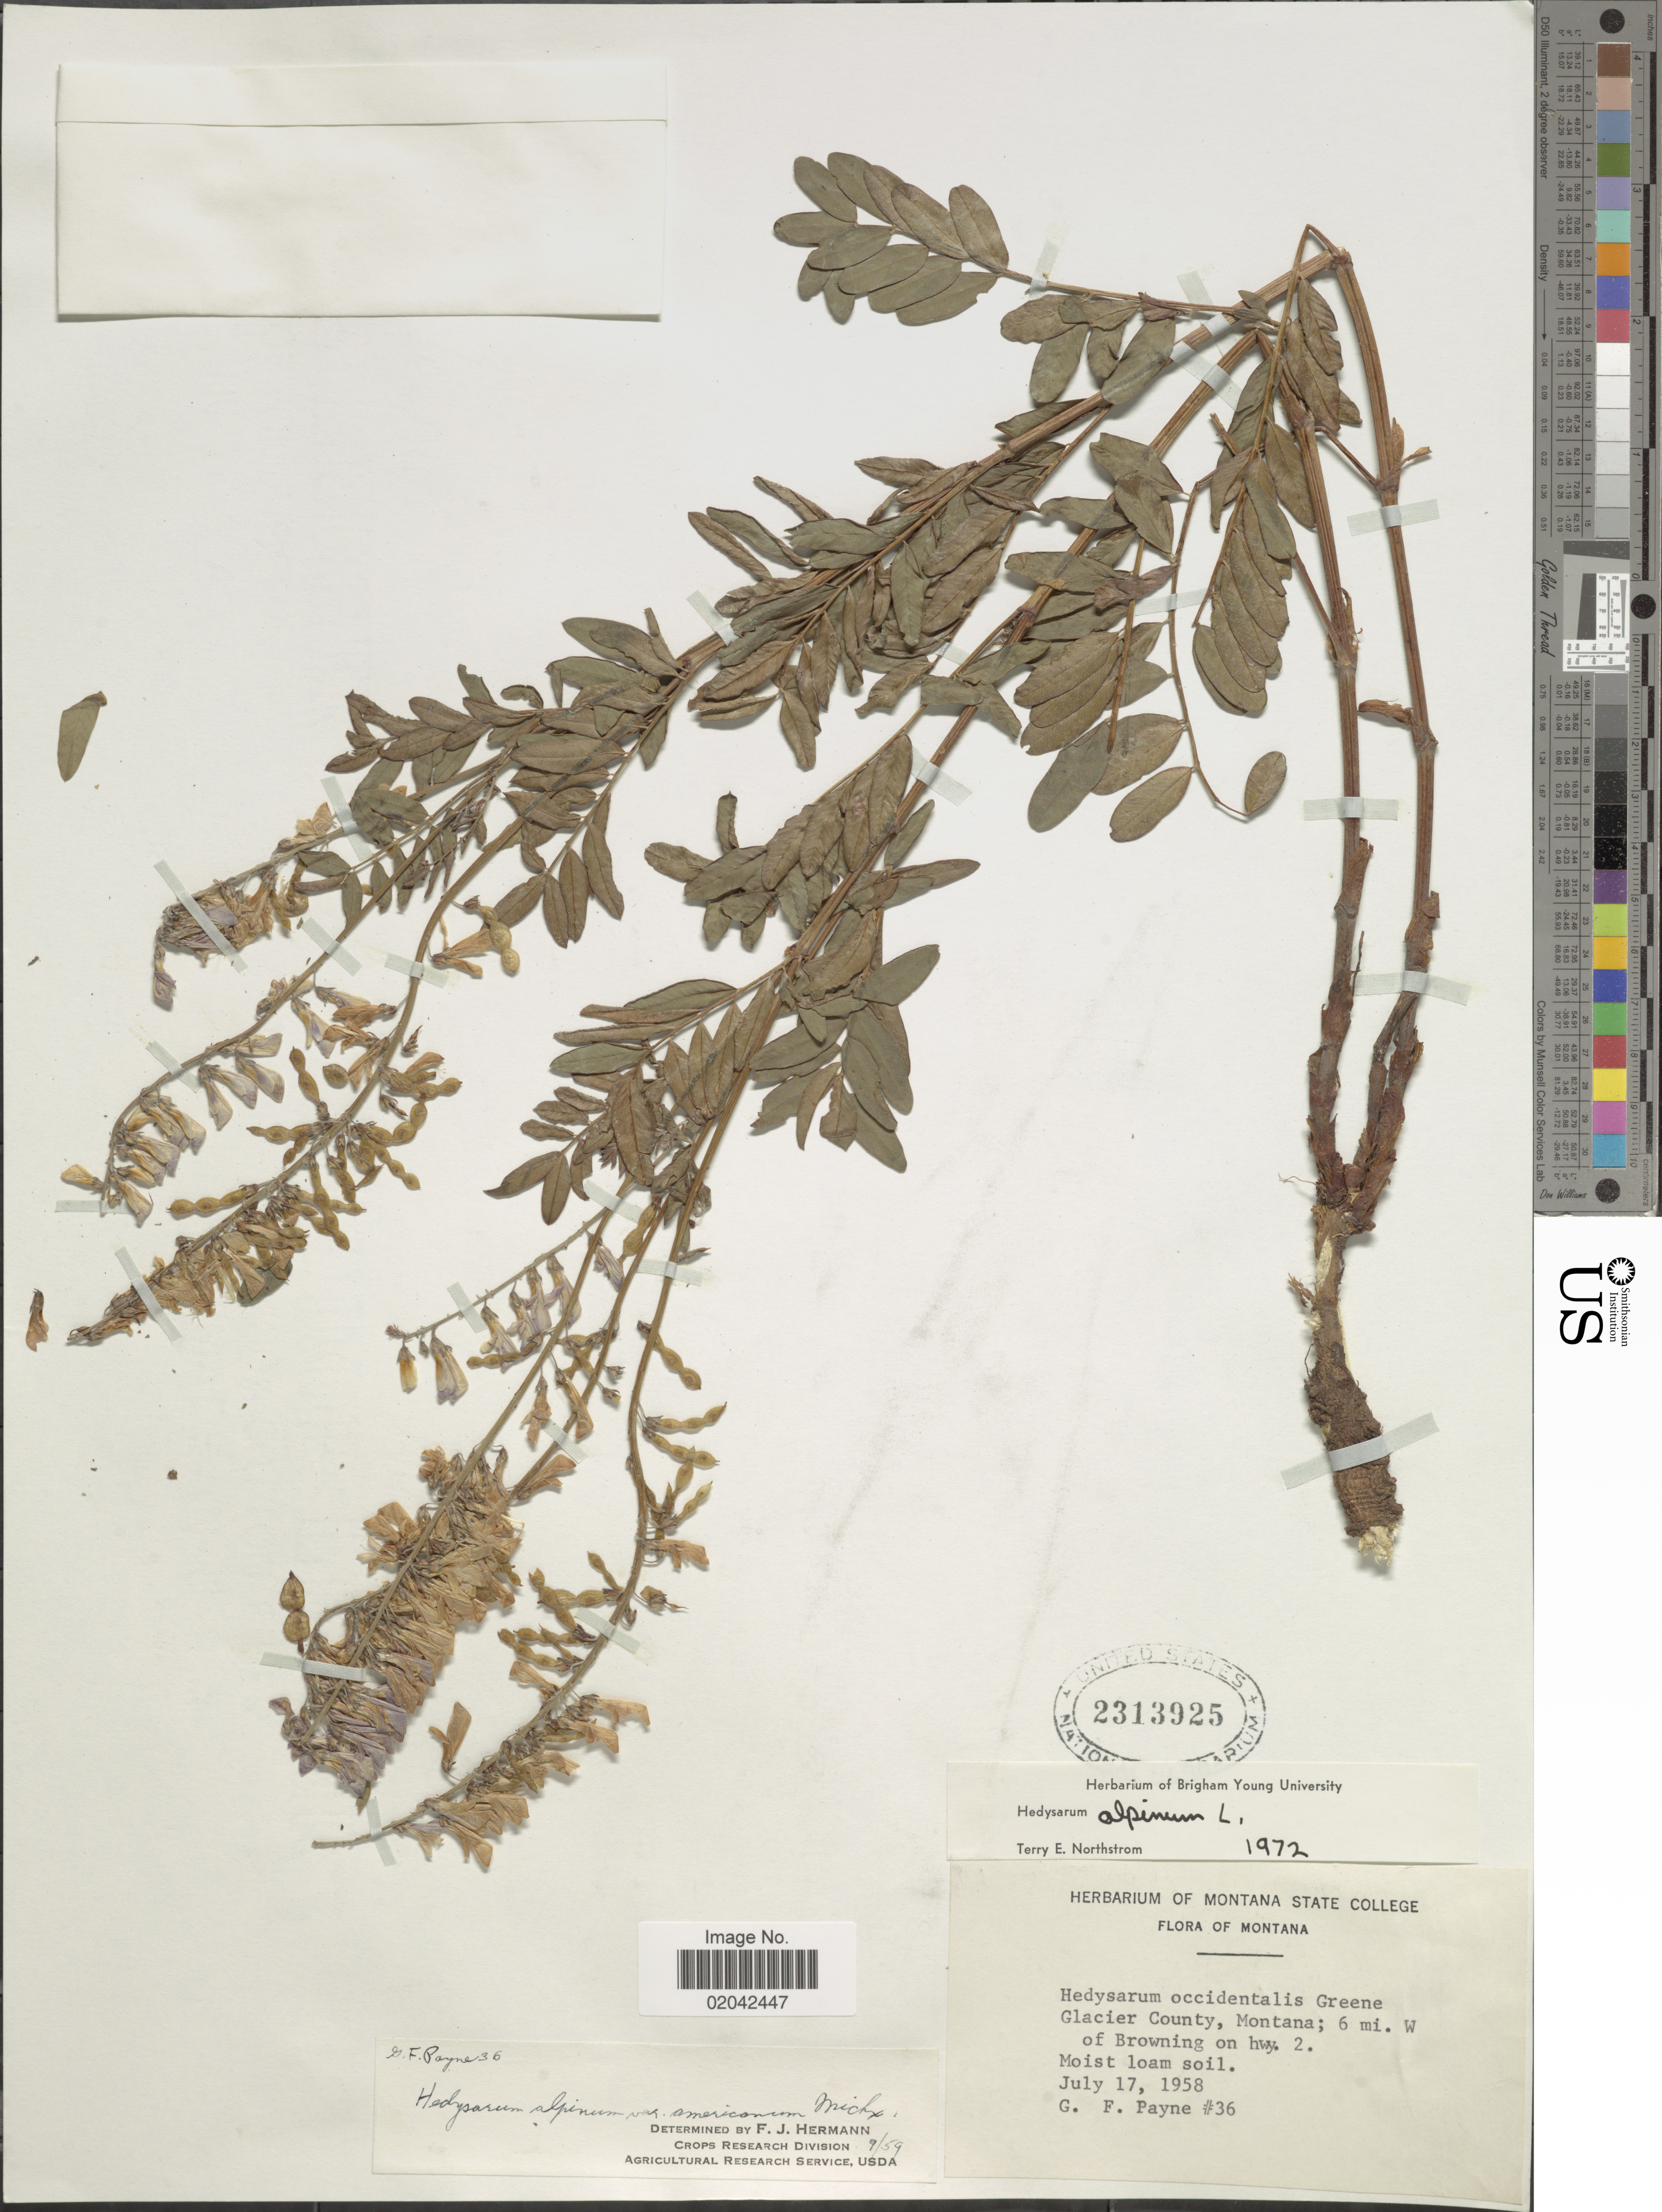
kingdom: Plantae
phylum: Tracheophyta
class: Magnoliopsida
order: Fabales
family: Fabaceae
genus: Hedysarum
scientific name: Hedysarum alpinum var. americanum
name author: Michx. ex Pursh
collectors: G. Payne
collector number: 36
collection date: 1958-07-17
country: United States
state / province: Montana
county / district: Glacier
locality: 6 mi. W of Browning on hw 2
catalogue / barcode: US 2313925